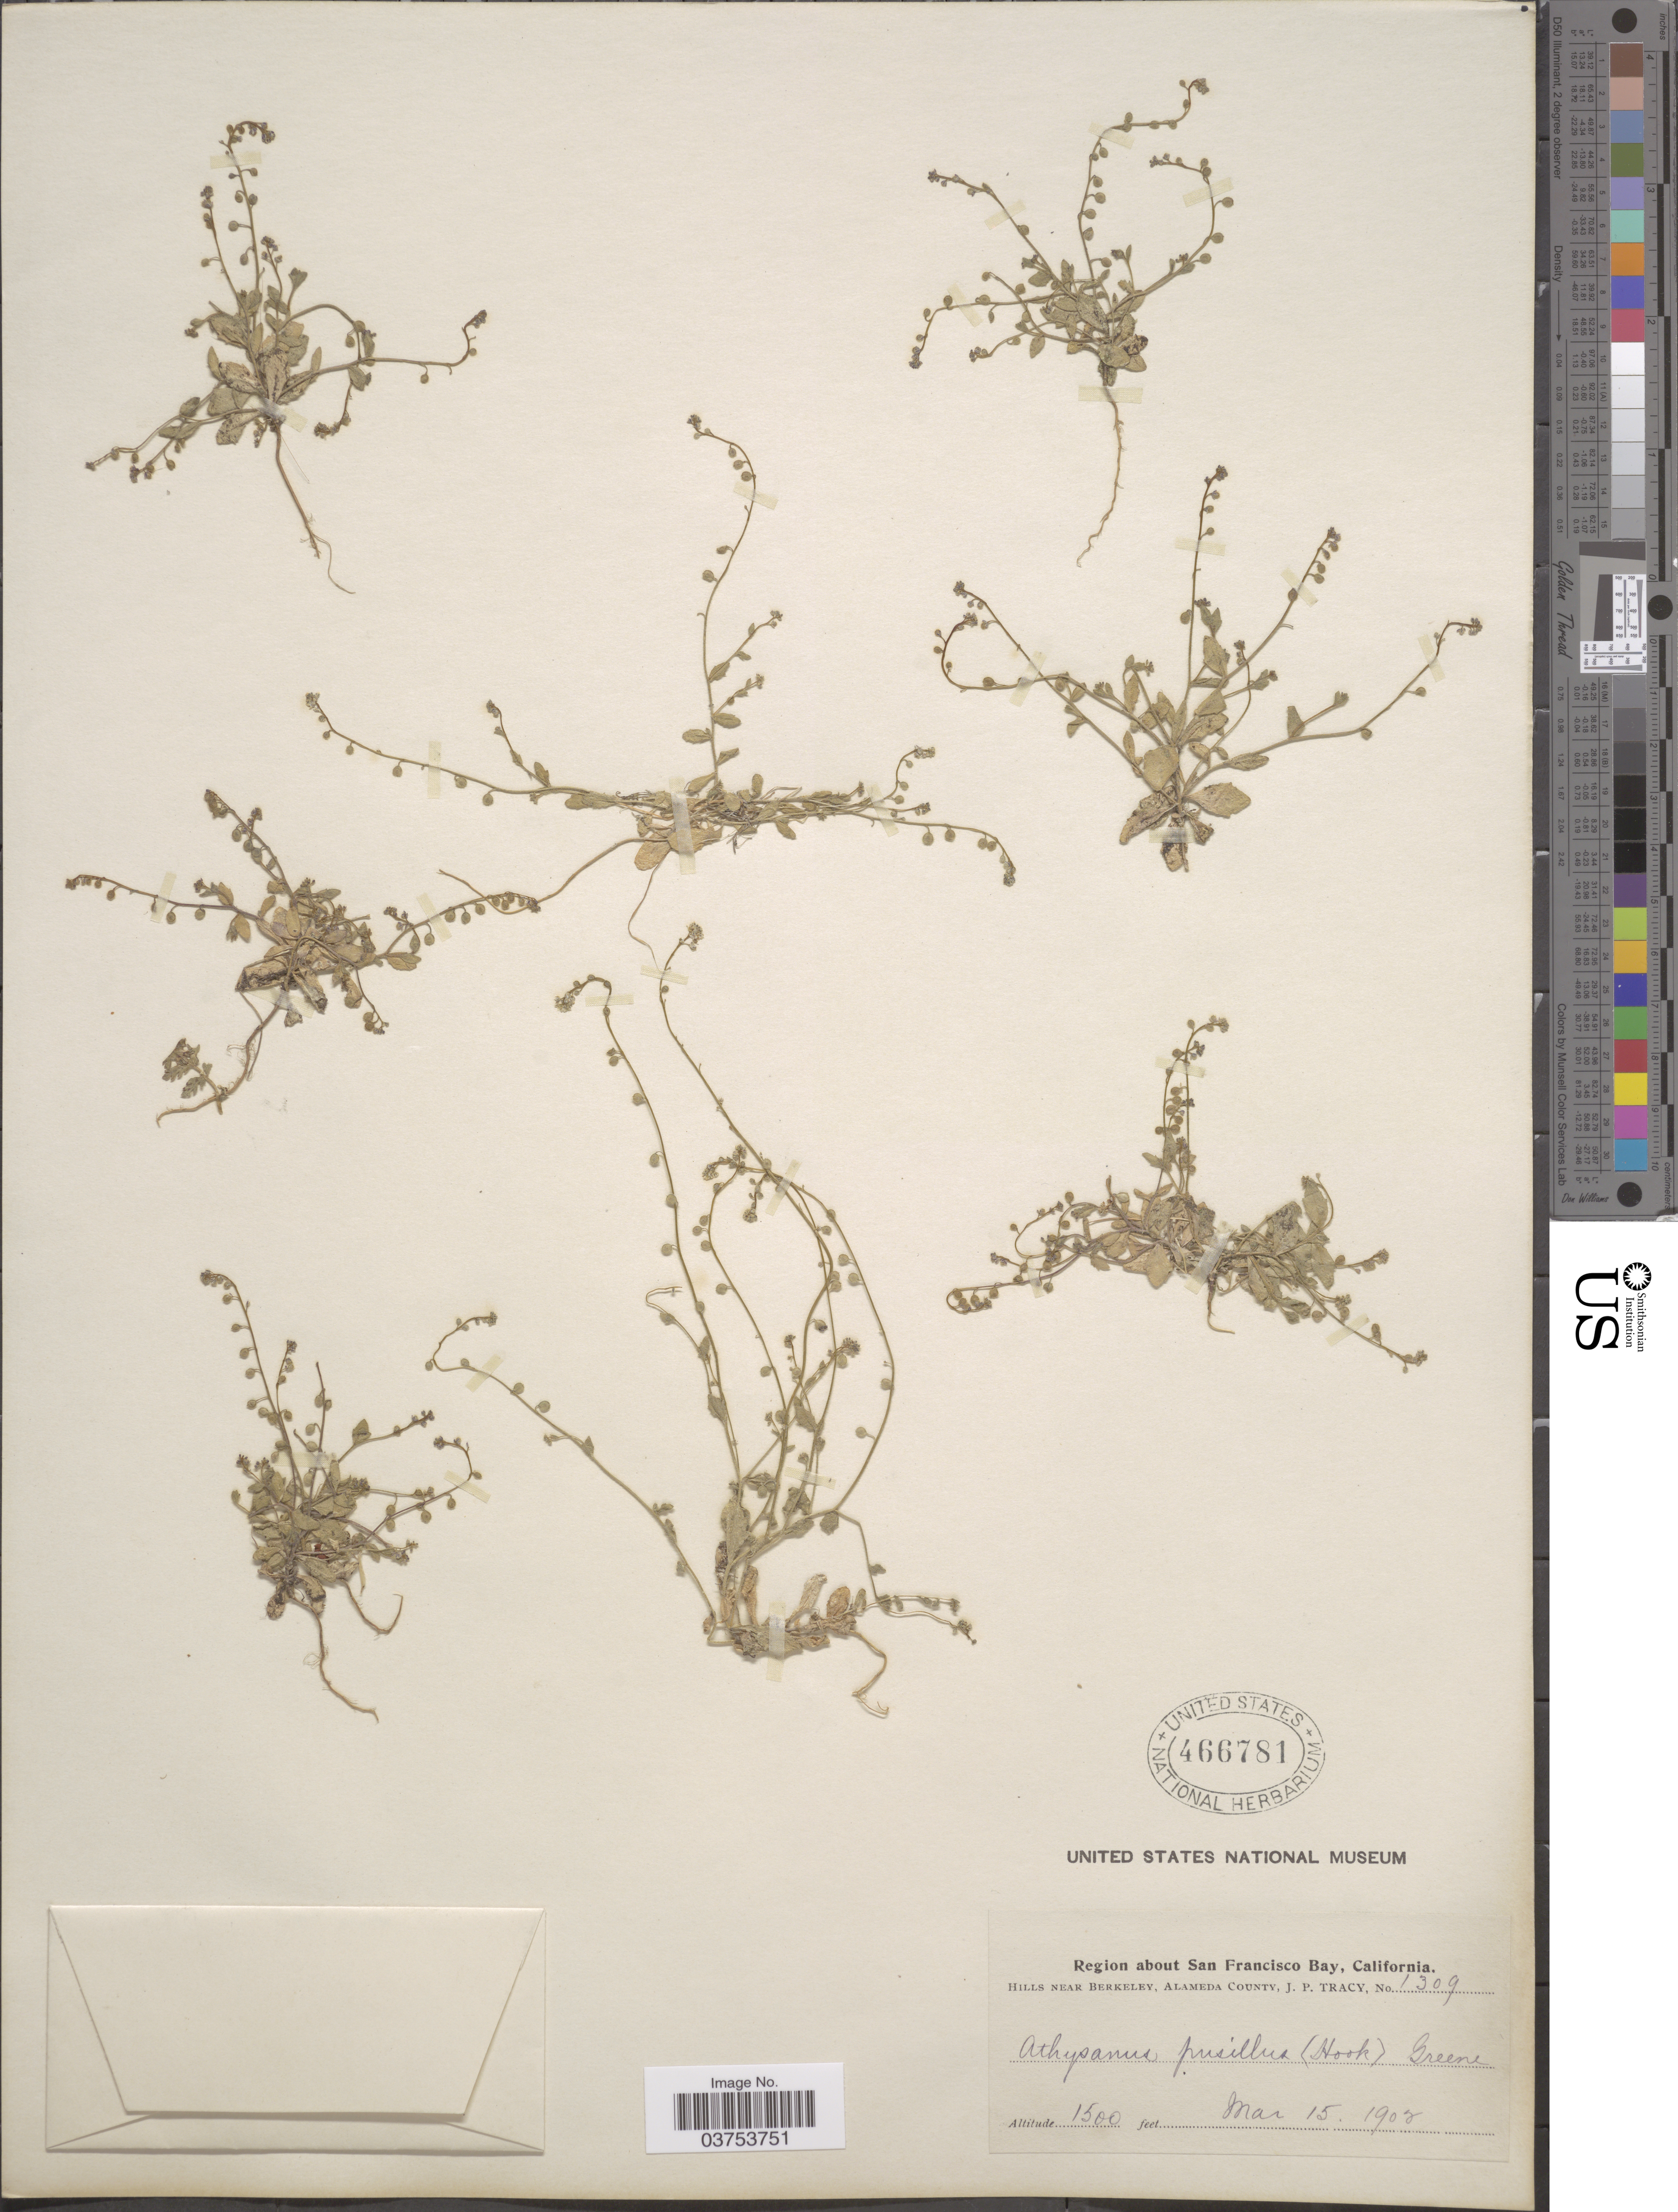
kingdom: Plantae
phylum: Tracheophyta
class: Magnoliopsida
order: Brassicales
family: Brassicaceae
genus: Athysanus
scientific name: Athysanus pusillus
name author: (Hook.) Greene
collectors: J. Tracy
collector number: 1309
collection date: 1902-03-15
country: United States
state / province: California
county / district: Alameda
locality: Region about San Francisco Bay. Hills near Berkeley, Alameda County.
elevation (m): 457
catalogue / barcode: US 466781